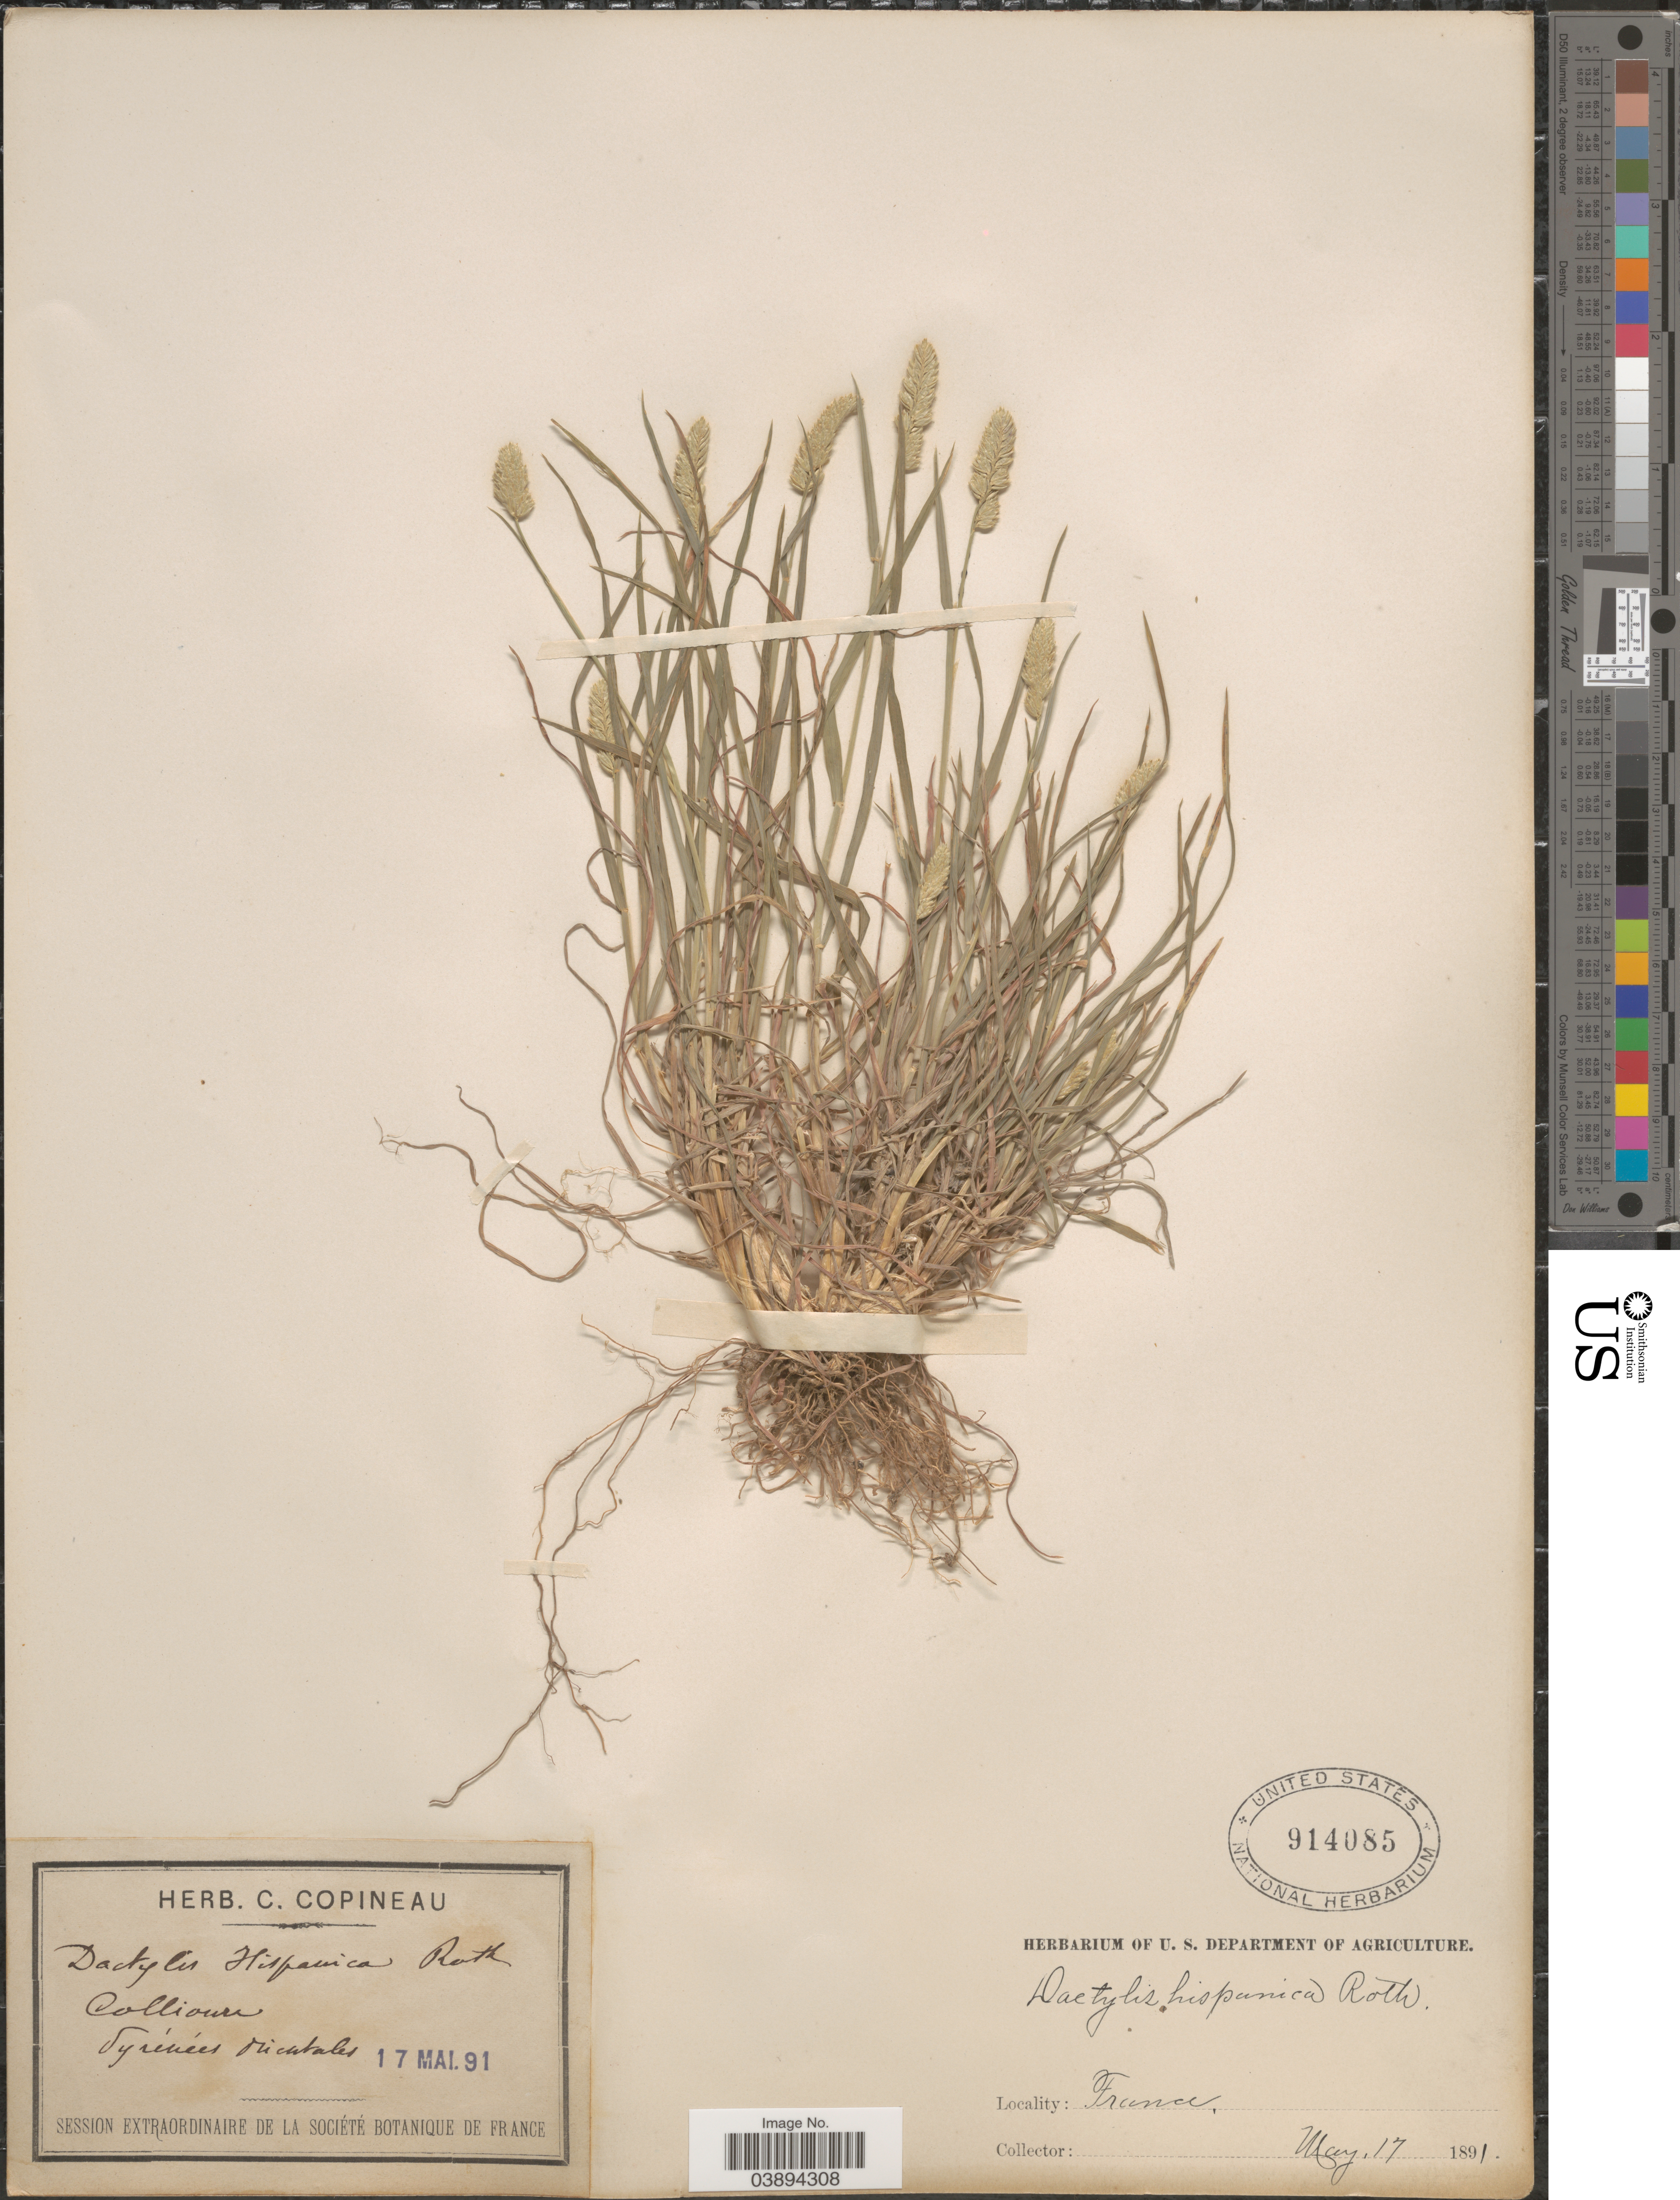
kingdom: Plantae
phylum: Tracheophyta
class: Liliopsida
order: Poales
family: Poaceae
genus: Dactylis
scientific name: Dactylis glomerata subsp. hispanica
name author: (Roth) Nyman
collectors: ex herb. C. Copineau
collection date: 1891-05-17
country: France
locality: Collioure. Pyrénées orientales.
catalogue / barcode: US 914085